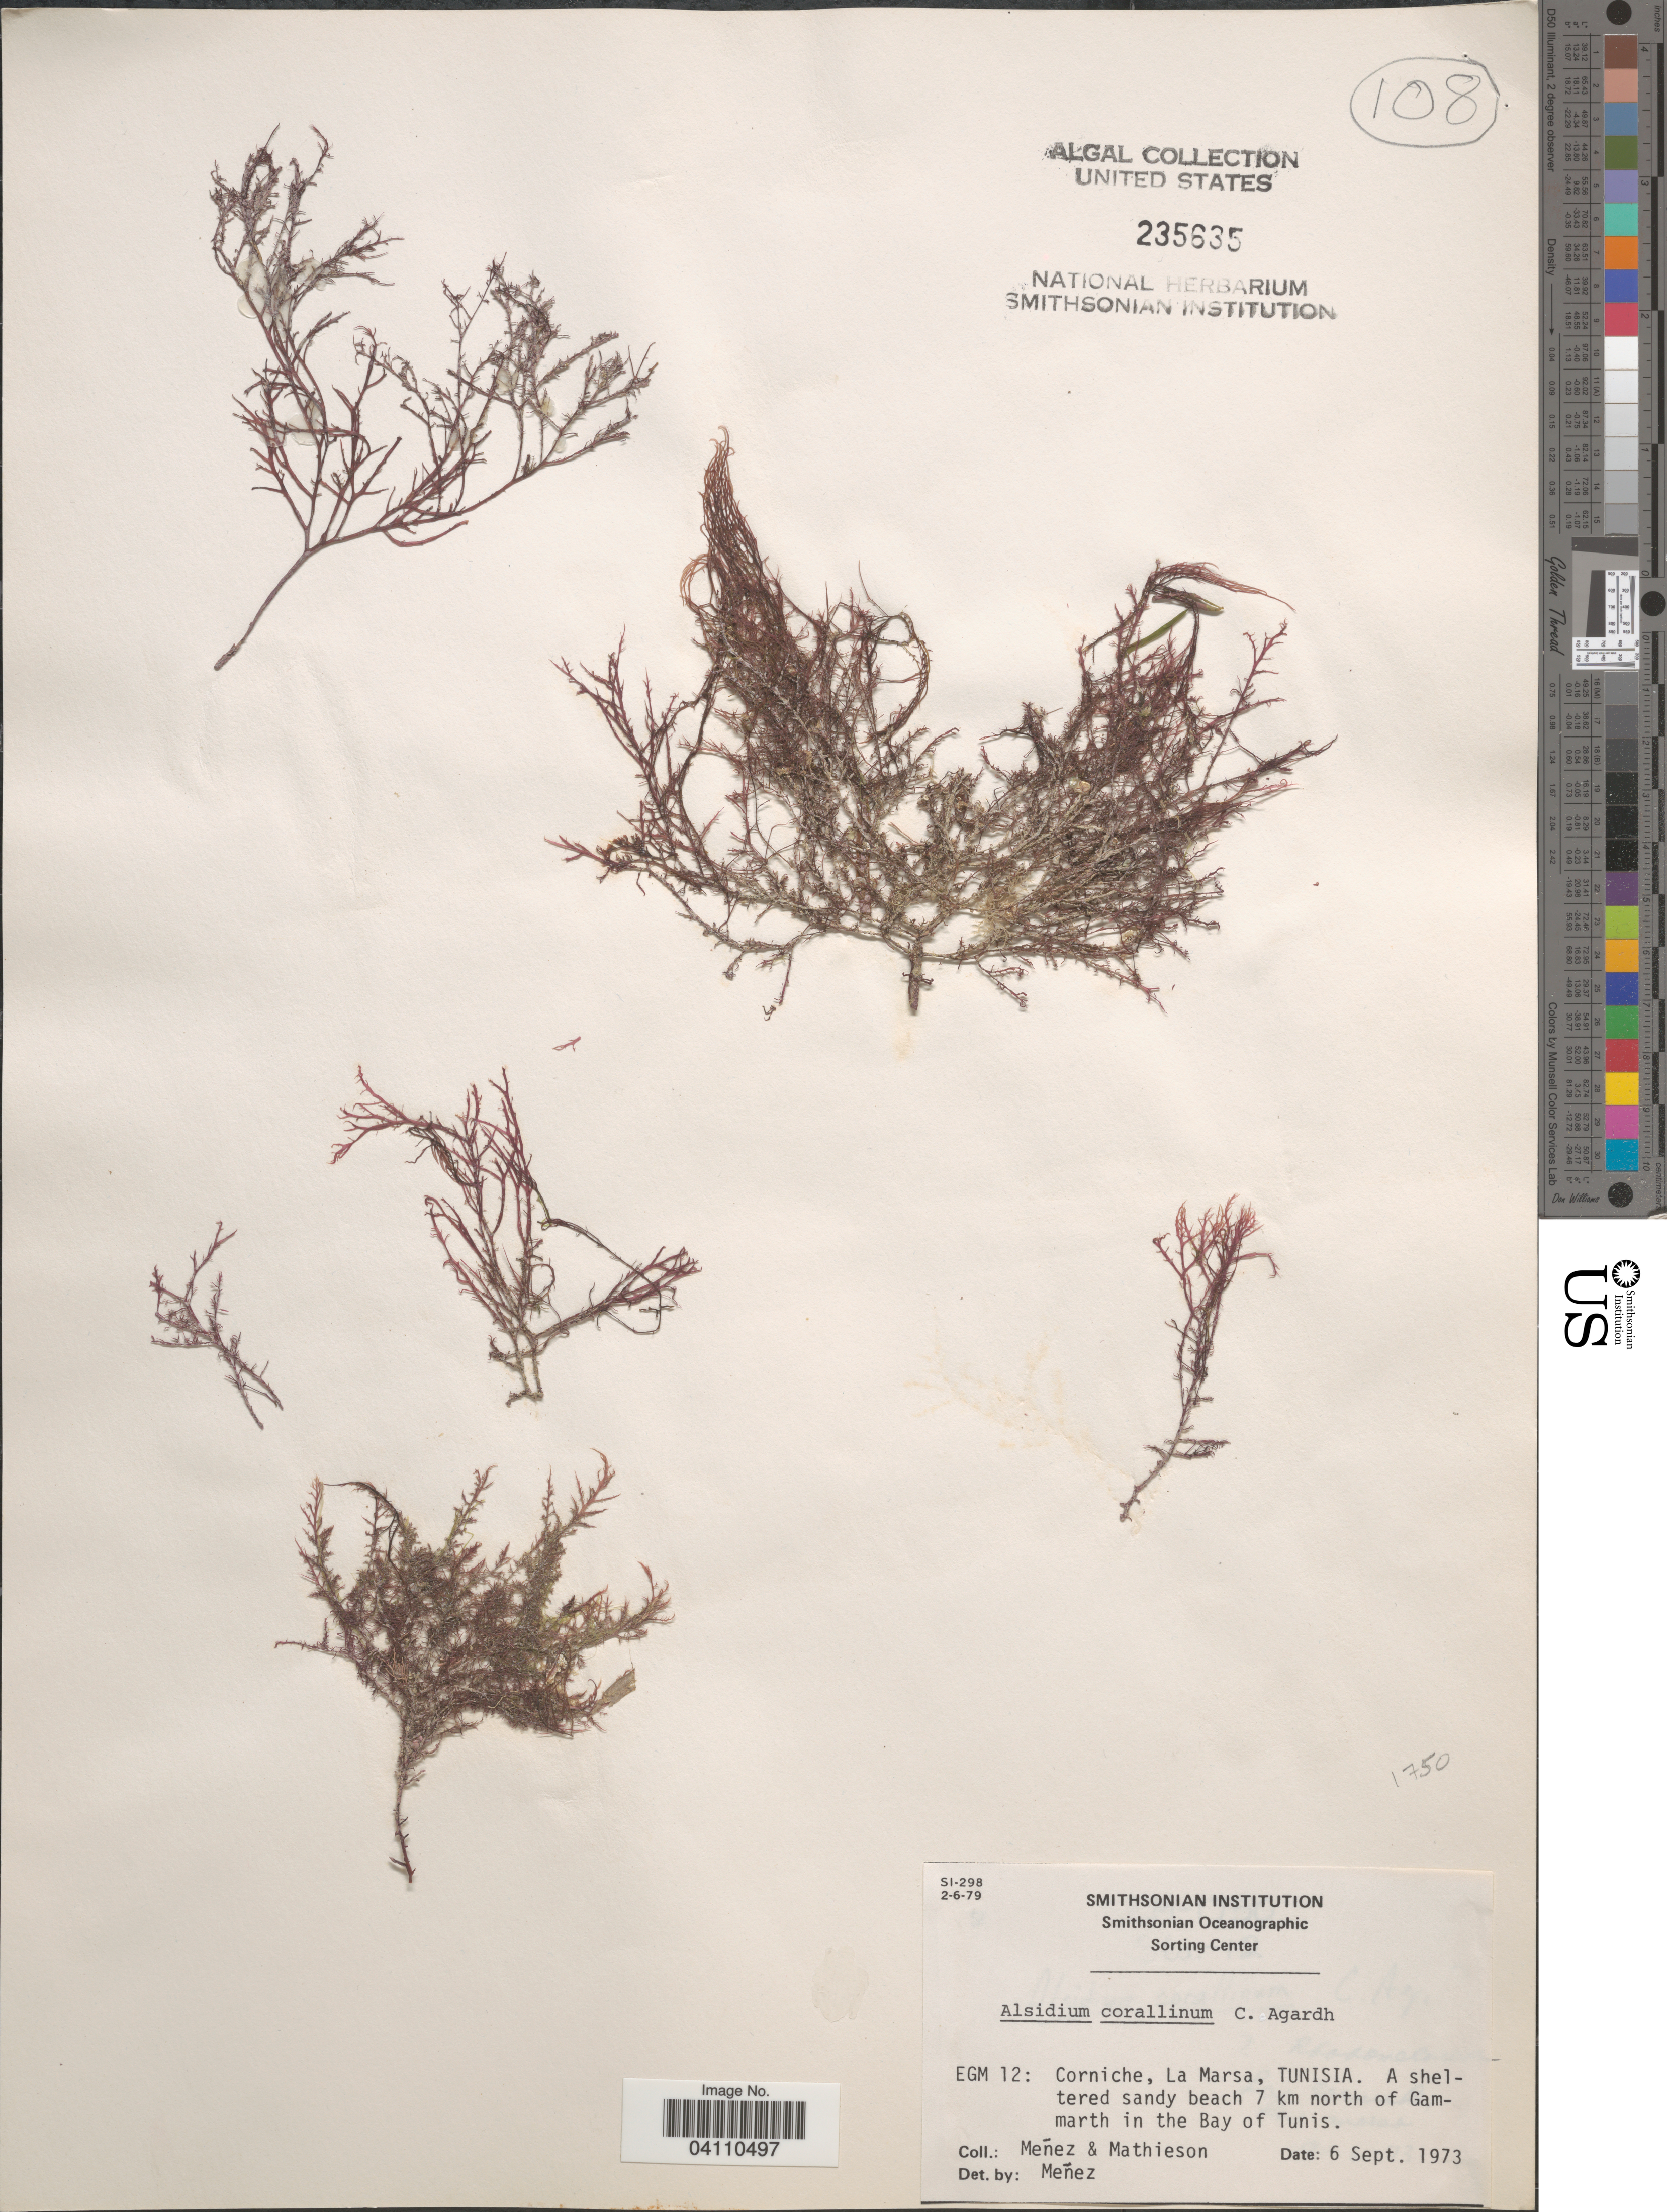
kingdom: Plantae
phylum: Rhodophyta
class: Florideophyceae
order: Ceramiales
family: Rhodomelaceae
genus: Alsidium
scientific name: Alsidium corallinum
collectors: Menez & Mathieson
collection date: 1973-09-06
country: Tunisia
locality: EGM 12: Corniche, La Marsa, Tunisia. A sheltered sandy beach 7 km north of Gammarth in the Bay of Tunis.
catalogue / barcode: US 235635